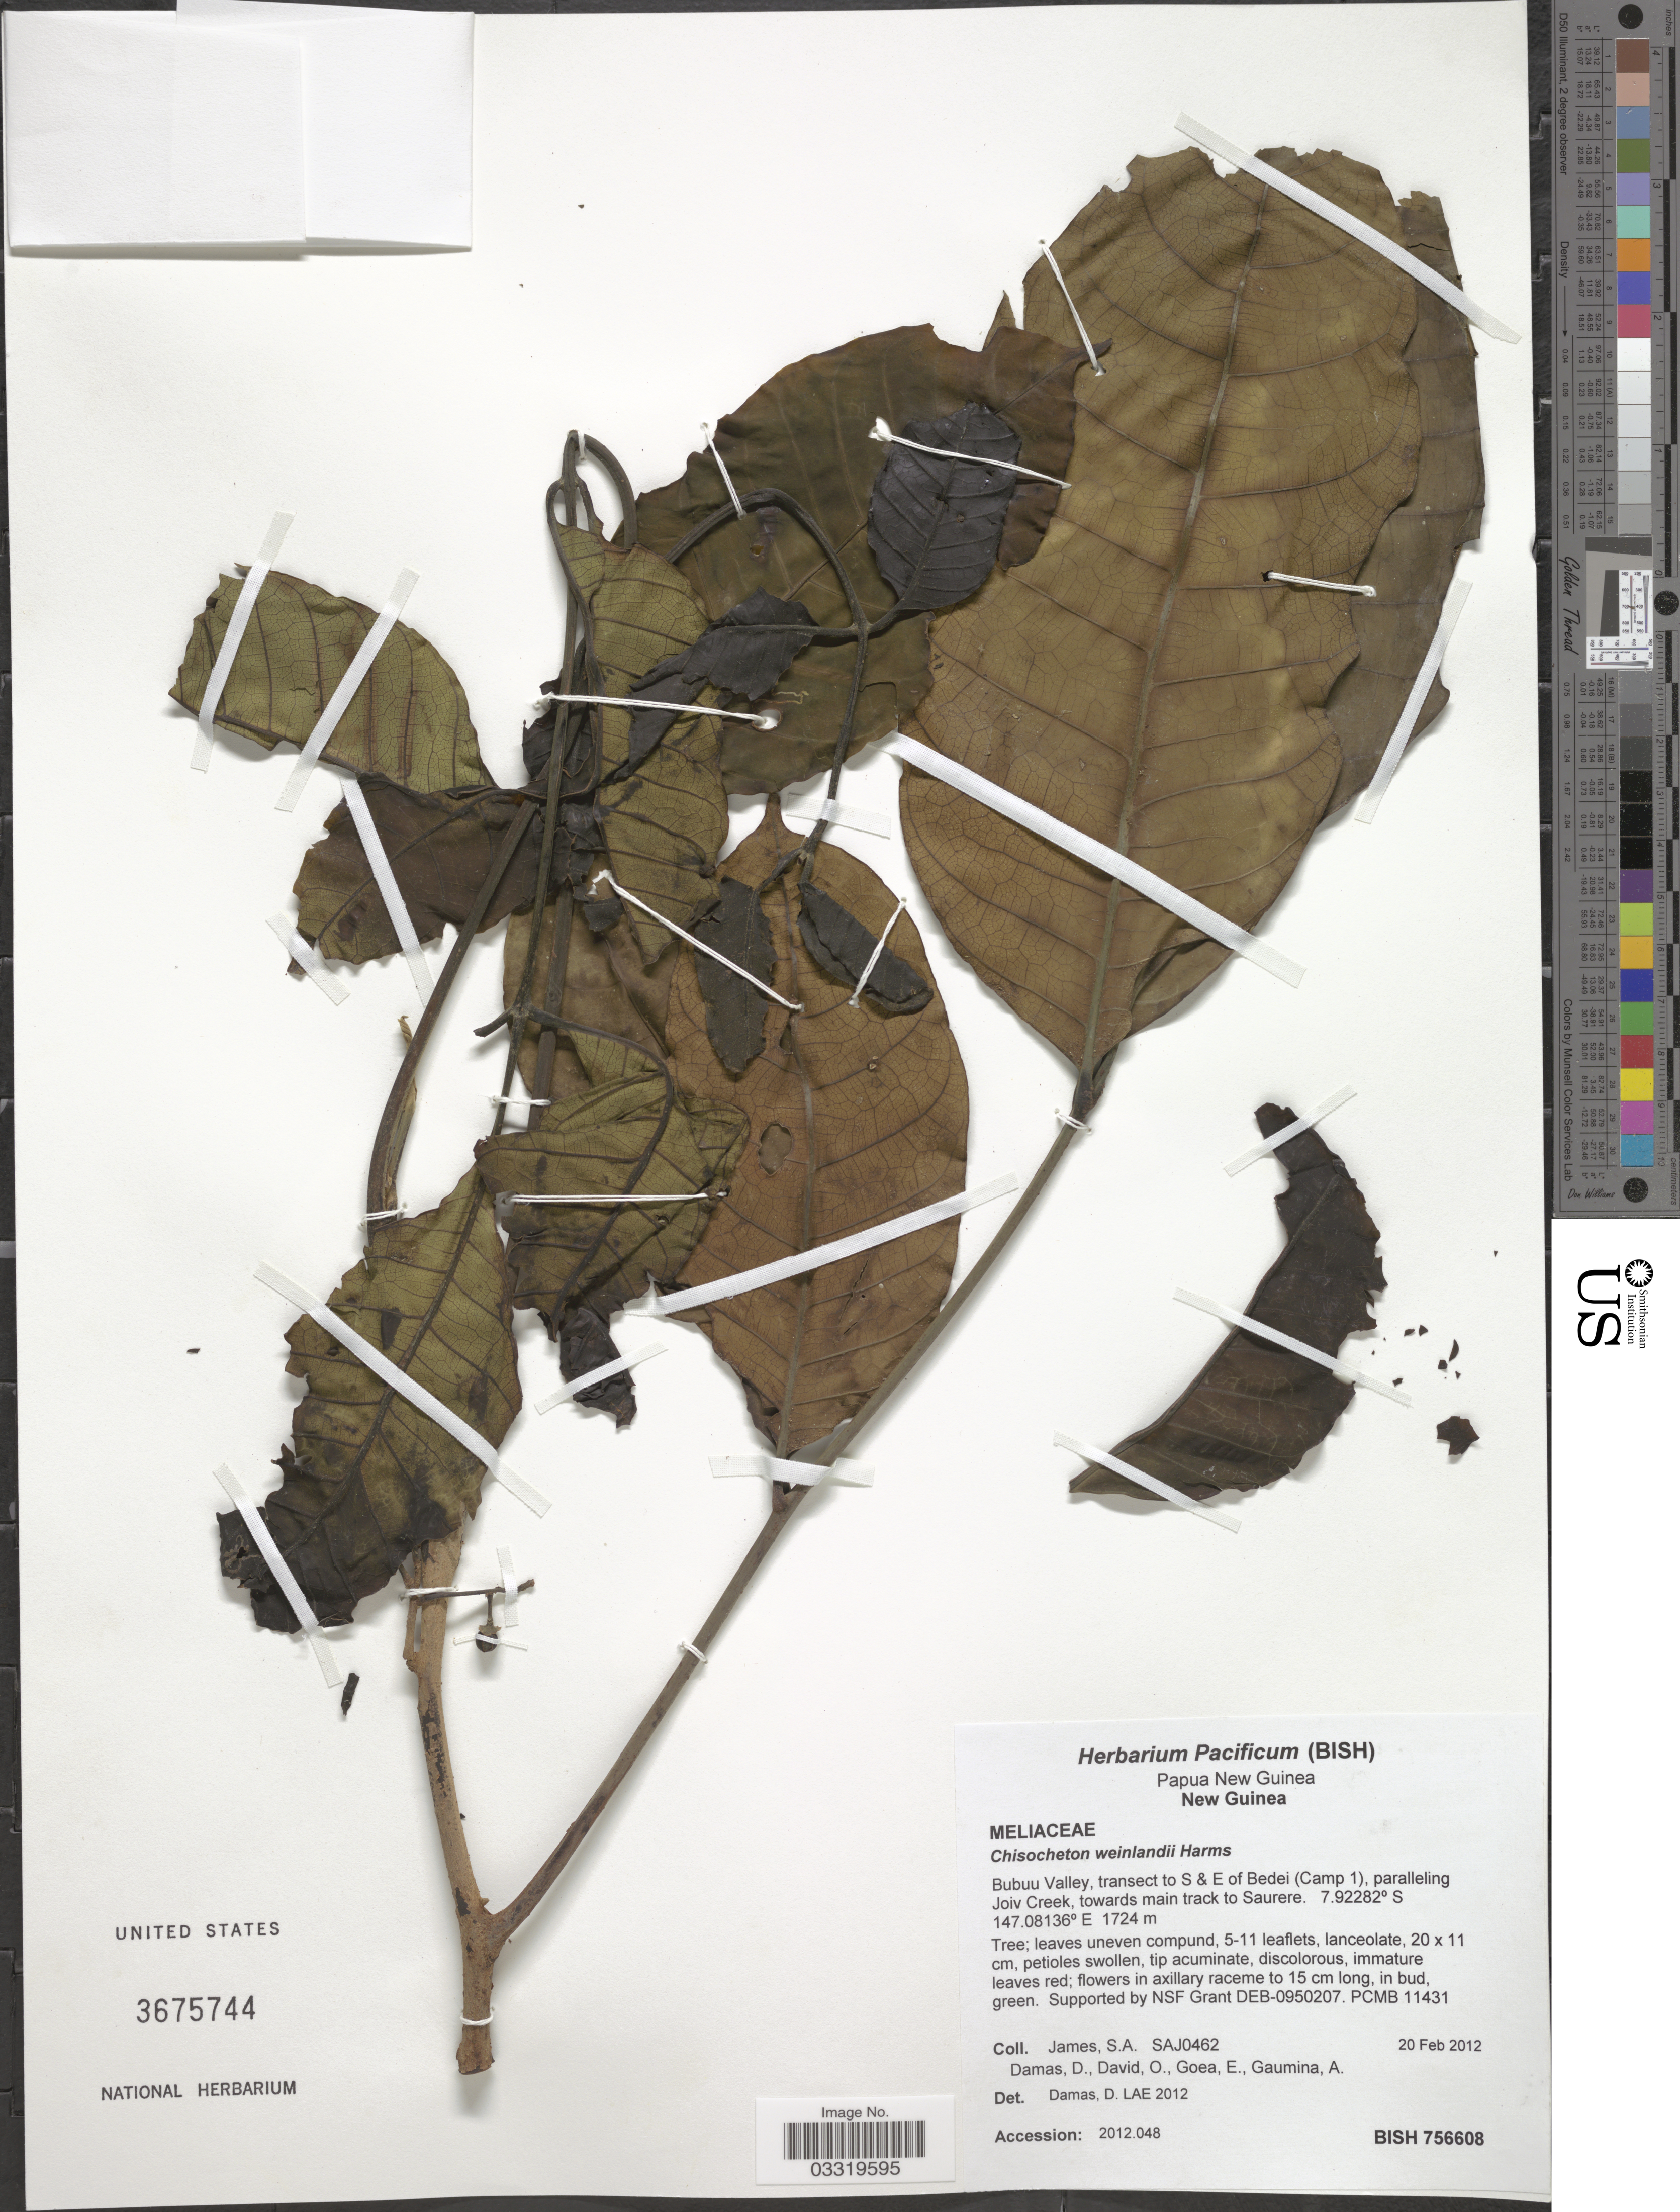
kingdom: Plantae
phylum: Tracheophyta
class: Magnoliopsida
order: Sapindales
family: Meliaceae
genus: Chisocheton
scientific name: Chisocheton weinlandii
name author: Harms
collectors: S. James, D. Damas, O. David, E. Goea & A. Guamina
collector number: SAJ0462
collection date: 2012-02-20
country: Papua New Guinea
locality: New Guinea. Bubuu Valley, transect to S & E of Bedei (Camp 1), paralleling Joiv Creek, towards main track to Saurere.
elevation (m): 1724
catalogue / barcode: US 3675744